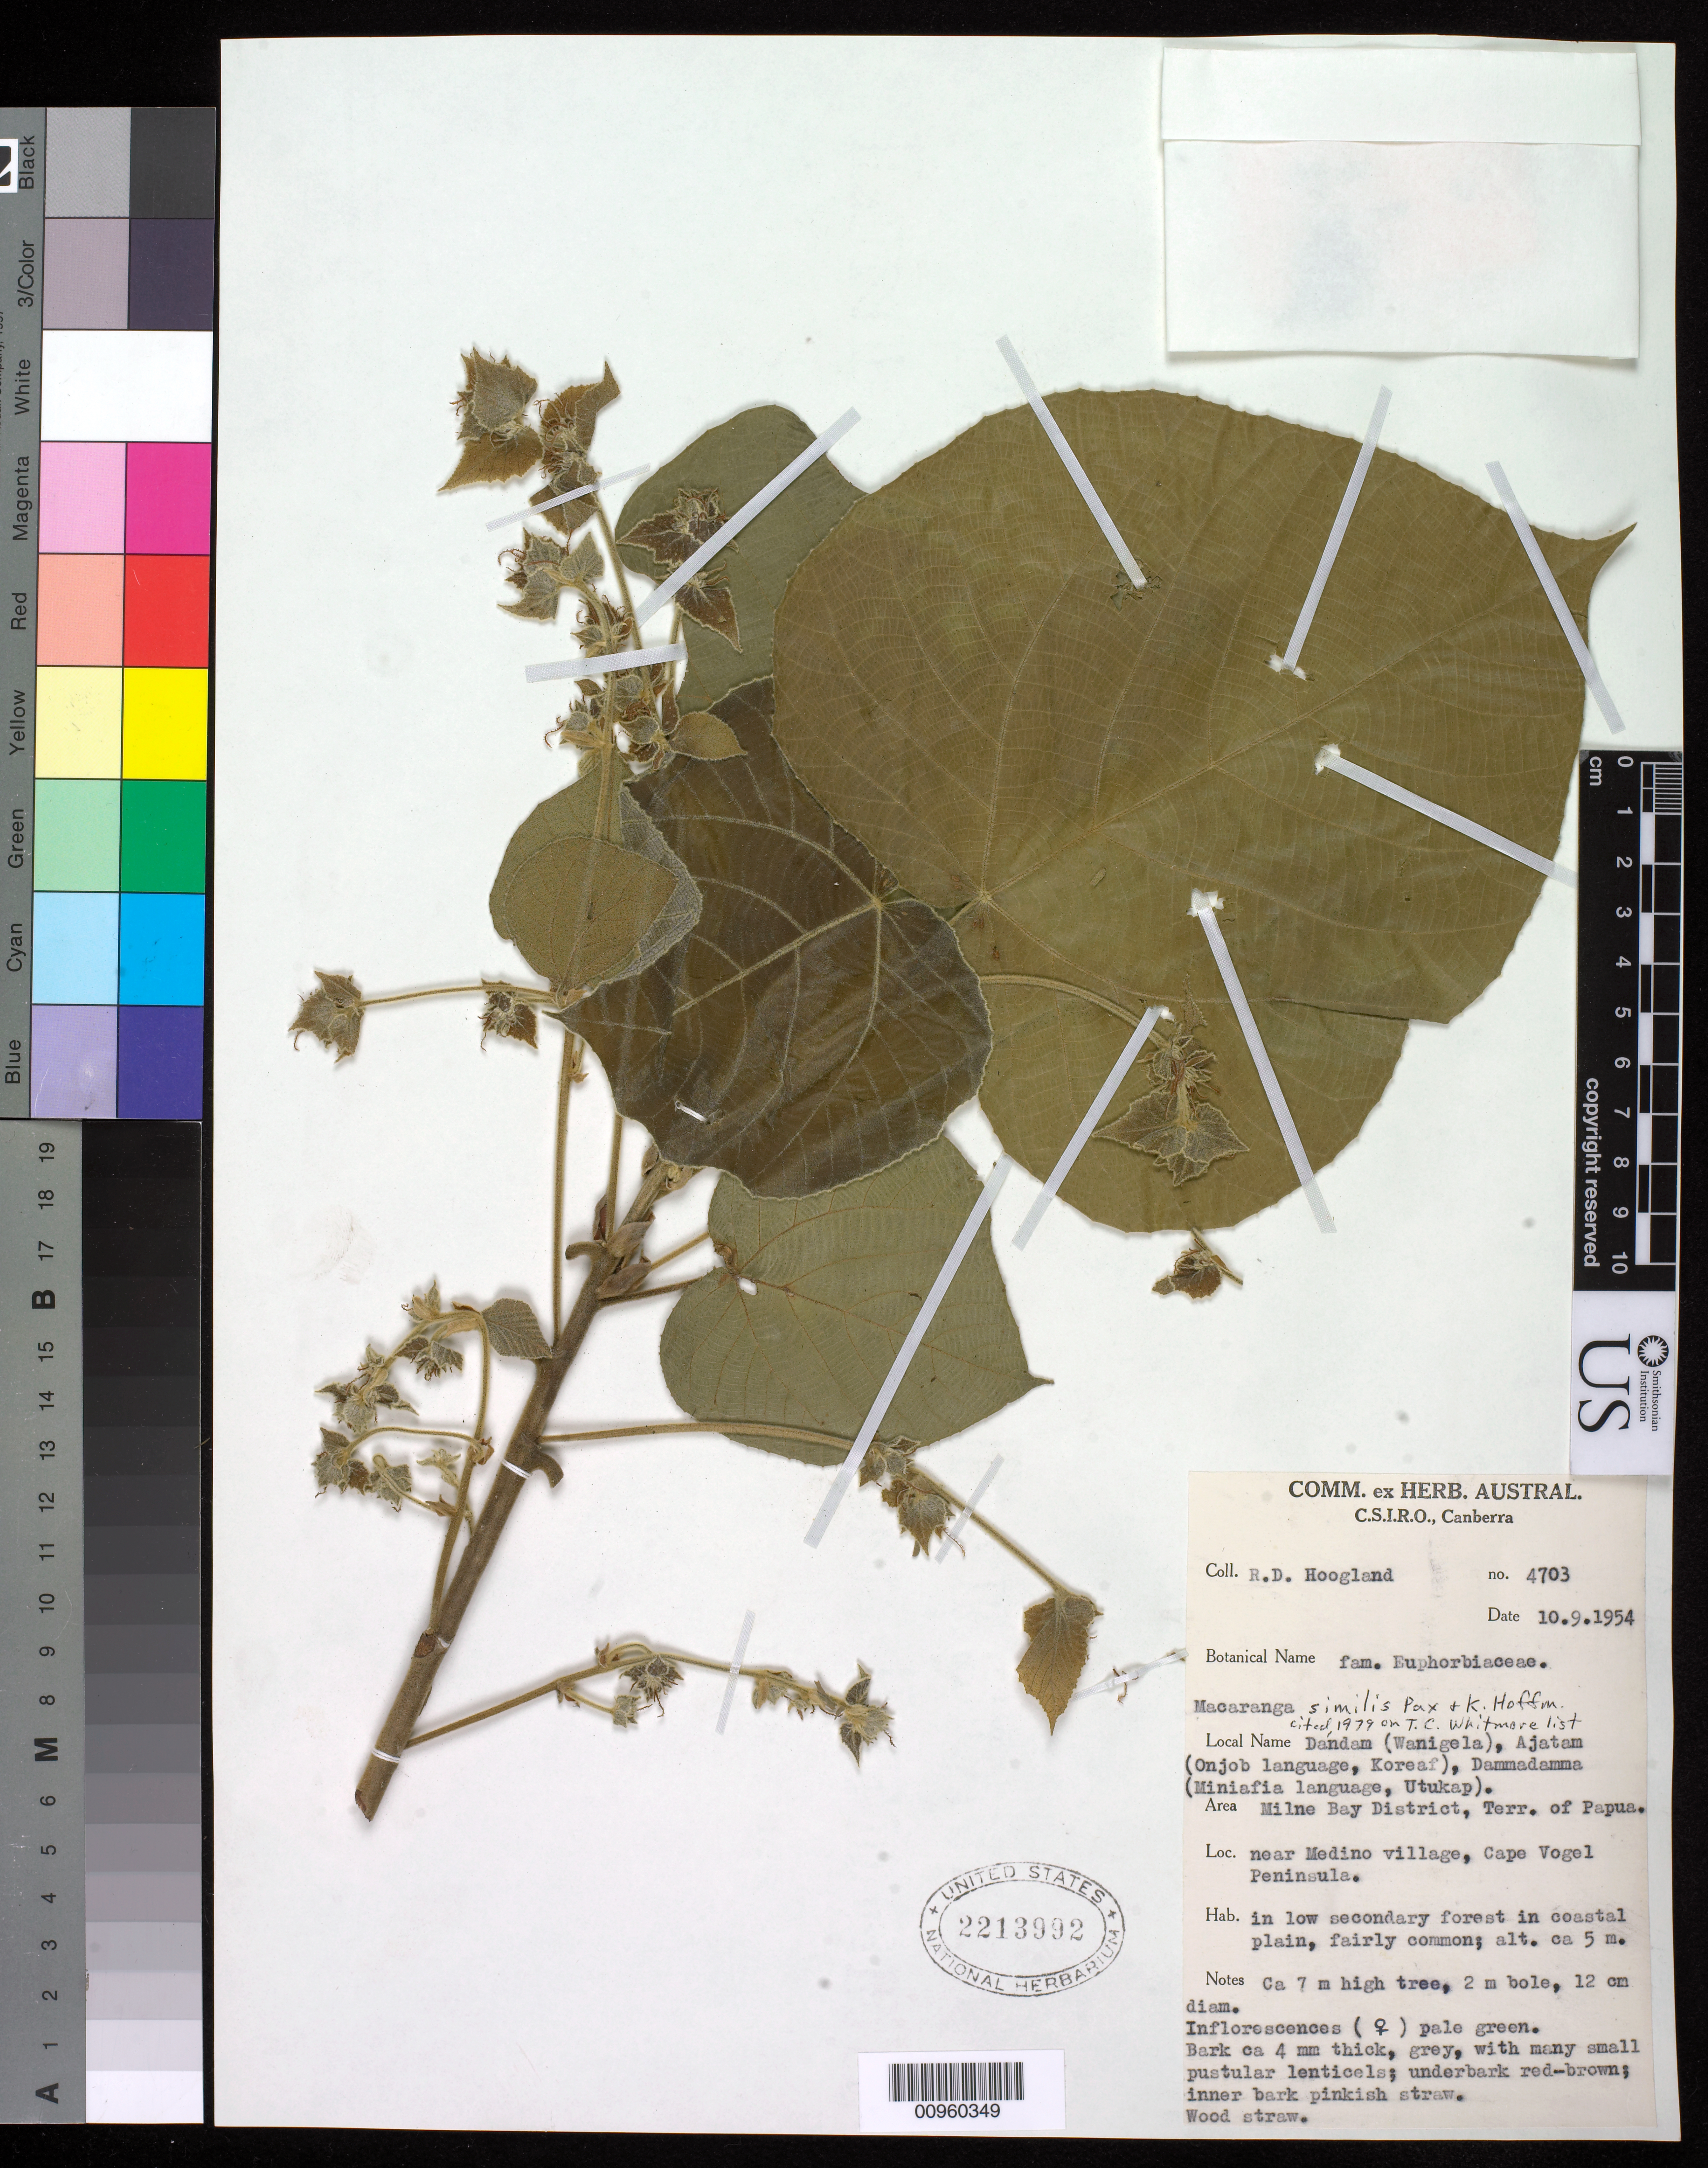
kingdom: Plantae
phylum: Tracheophyta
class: Magnoliopsida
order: Malpighiales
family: Euphorbiaceae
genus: Macaranga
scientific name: Macaranga similis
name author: Pax & K. Hoffm.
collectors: R. D. Hoogland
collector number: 4703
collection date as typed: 10 Sep 1954 or 09 Oct 1954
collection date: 1954-09-10 or 1954-10-09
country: Papua New Guinea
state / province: Milne Bay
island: New Guinea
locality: Papua, Cape Vogel Peninsula, near Medino Village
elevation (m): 5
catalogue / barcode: US 2213992